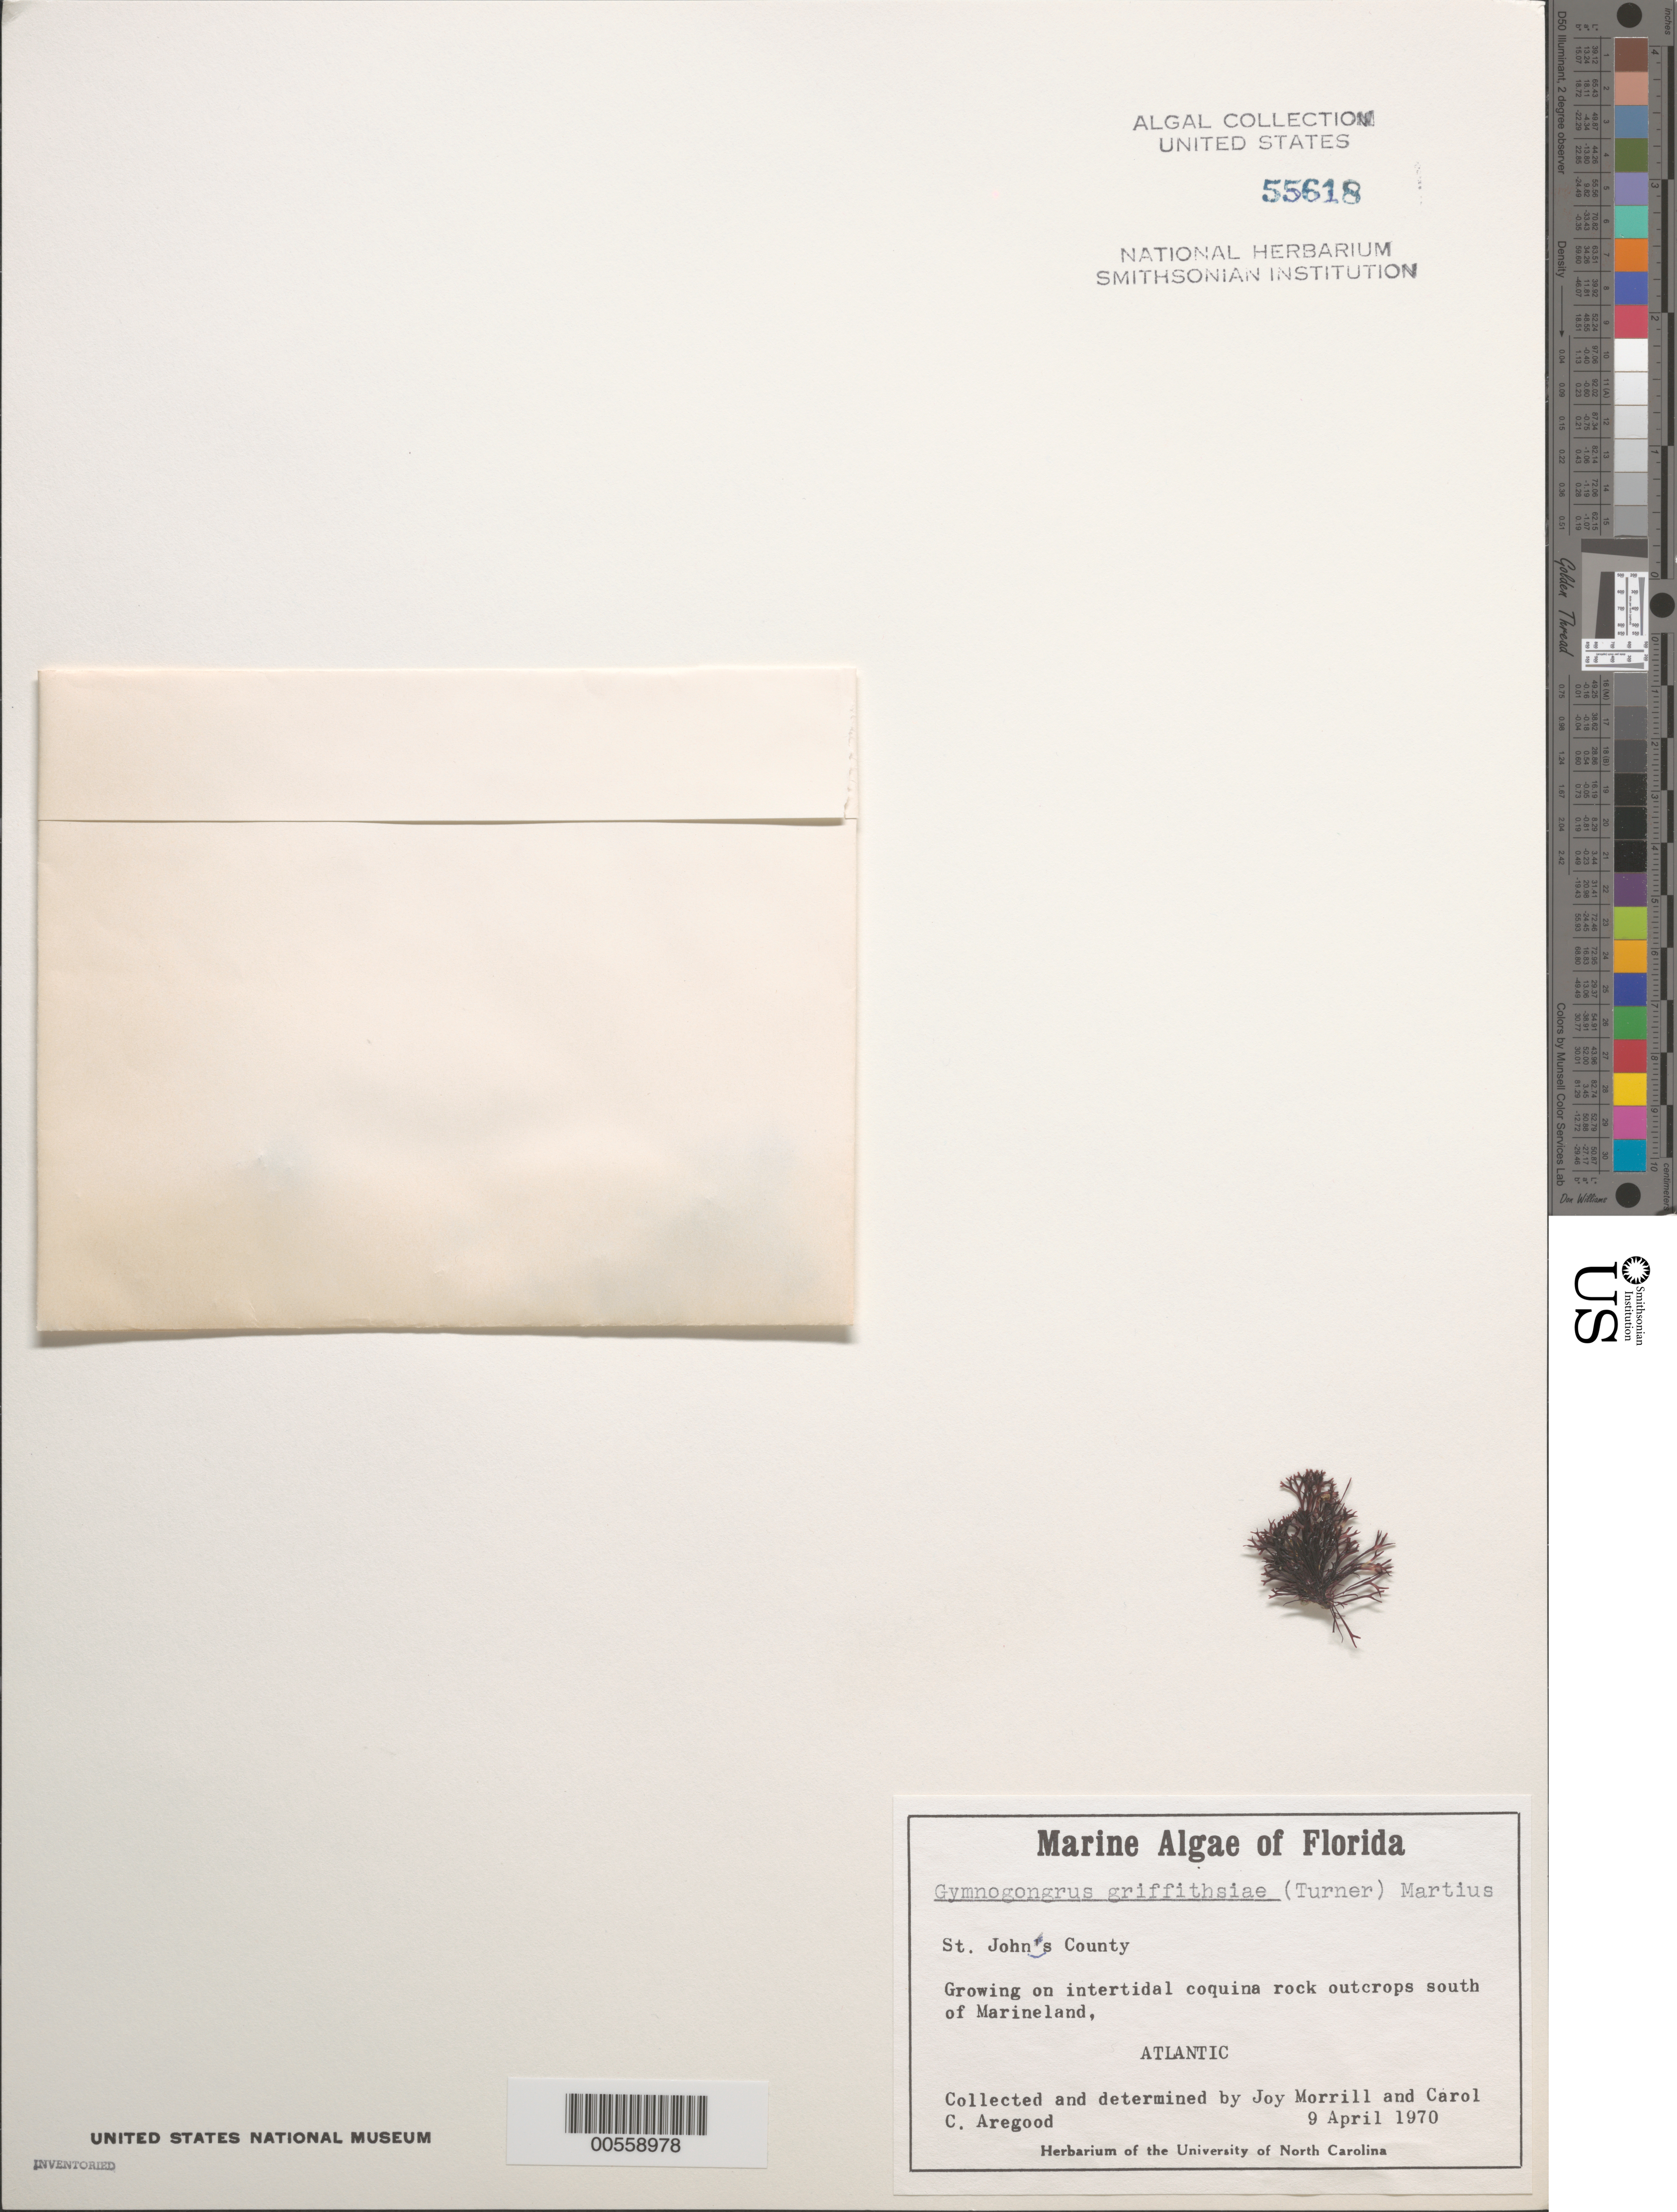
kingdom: Plantae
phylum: Rhodophyta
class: Florideophyceae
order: Gigartinales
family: Phyllophoraceae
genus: Gymnogongrus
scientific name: Gymnogongrus griffithsiae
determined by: Morrill, J.; Aregood, C. C.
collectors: J. Morrill & C. Aregood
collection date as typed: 09 Apr 1970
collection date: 1970-04-09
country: United States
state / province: Florida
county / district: Saint Johns County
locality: South of Marineland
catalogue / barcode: US 55618